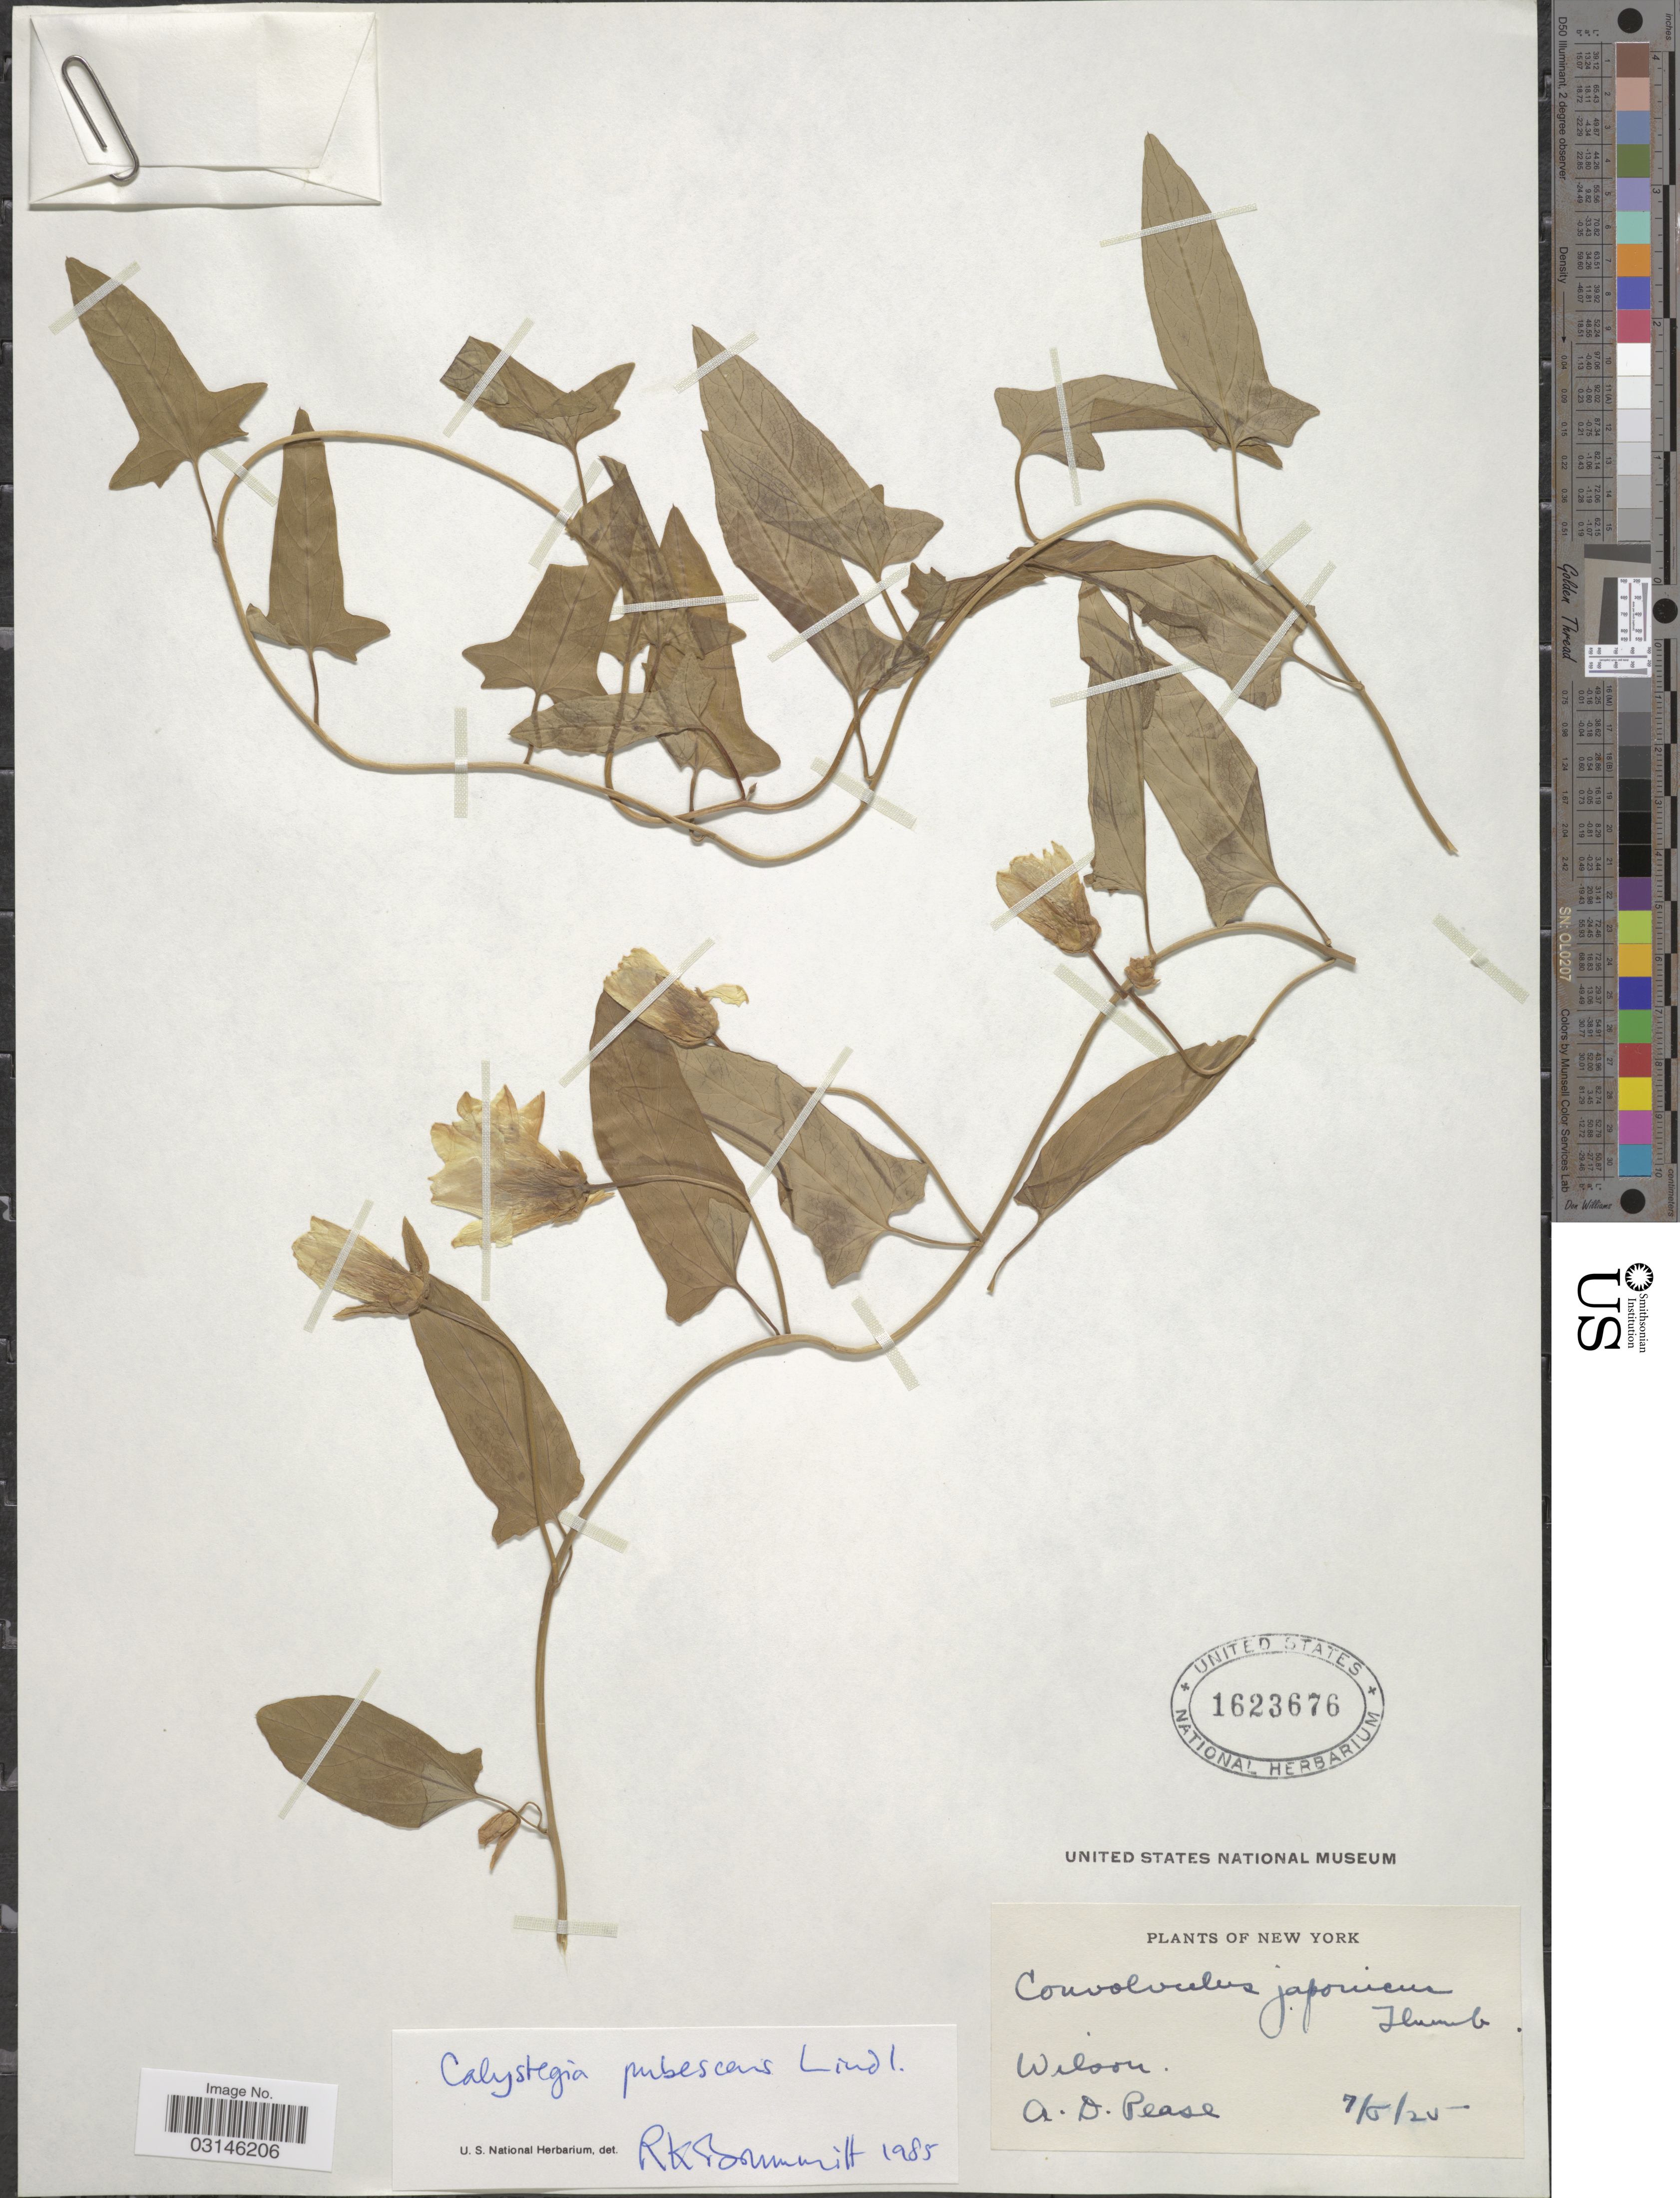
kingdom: Plantae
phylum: Tracheophyta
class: Magnoliopsida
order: Solanales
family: Convolvulaceae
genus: Calystegia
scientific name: Calystegia pubescens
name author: Lindl.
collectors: A. Pease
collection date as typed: Transcribed d/m/y: 5/7/25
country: United States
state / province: New York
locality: Wilson.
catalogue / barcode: US 1623676